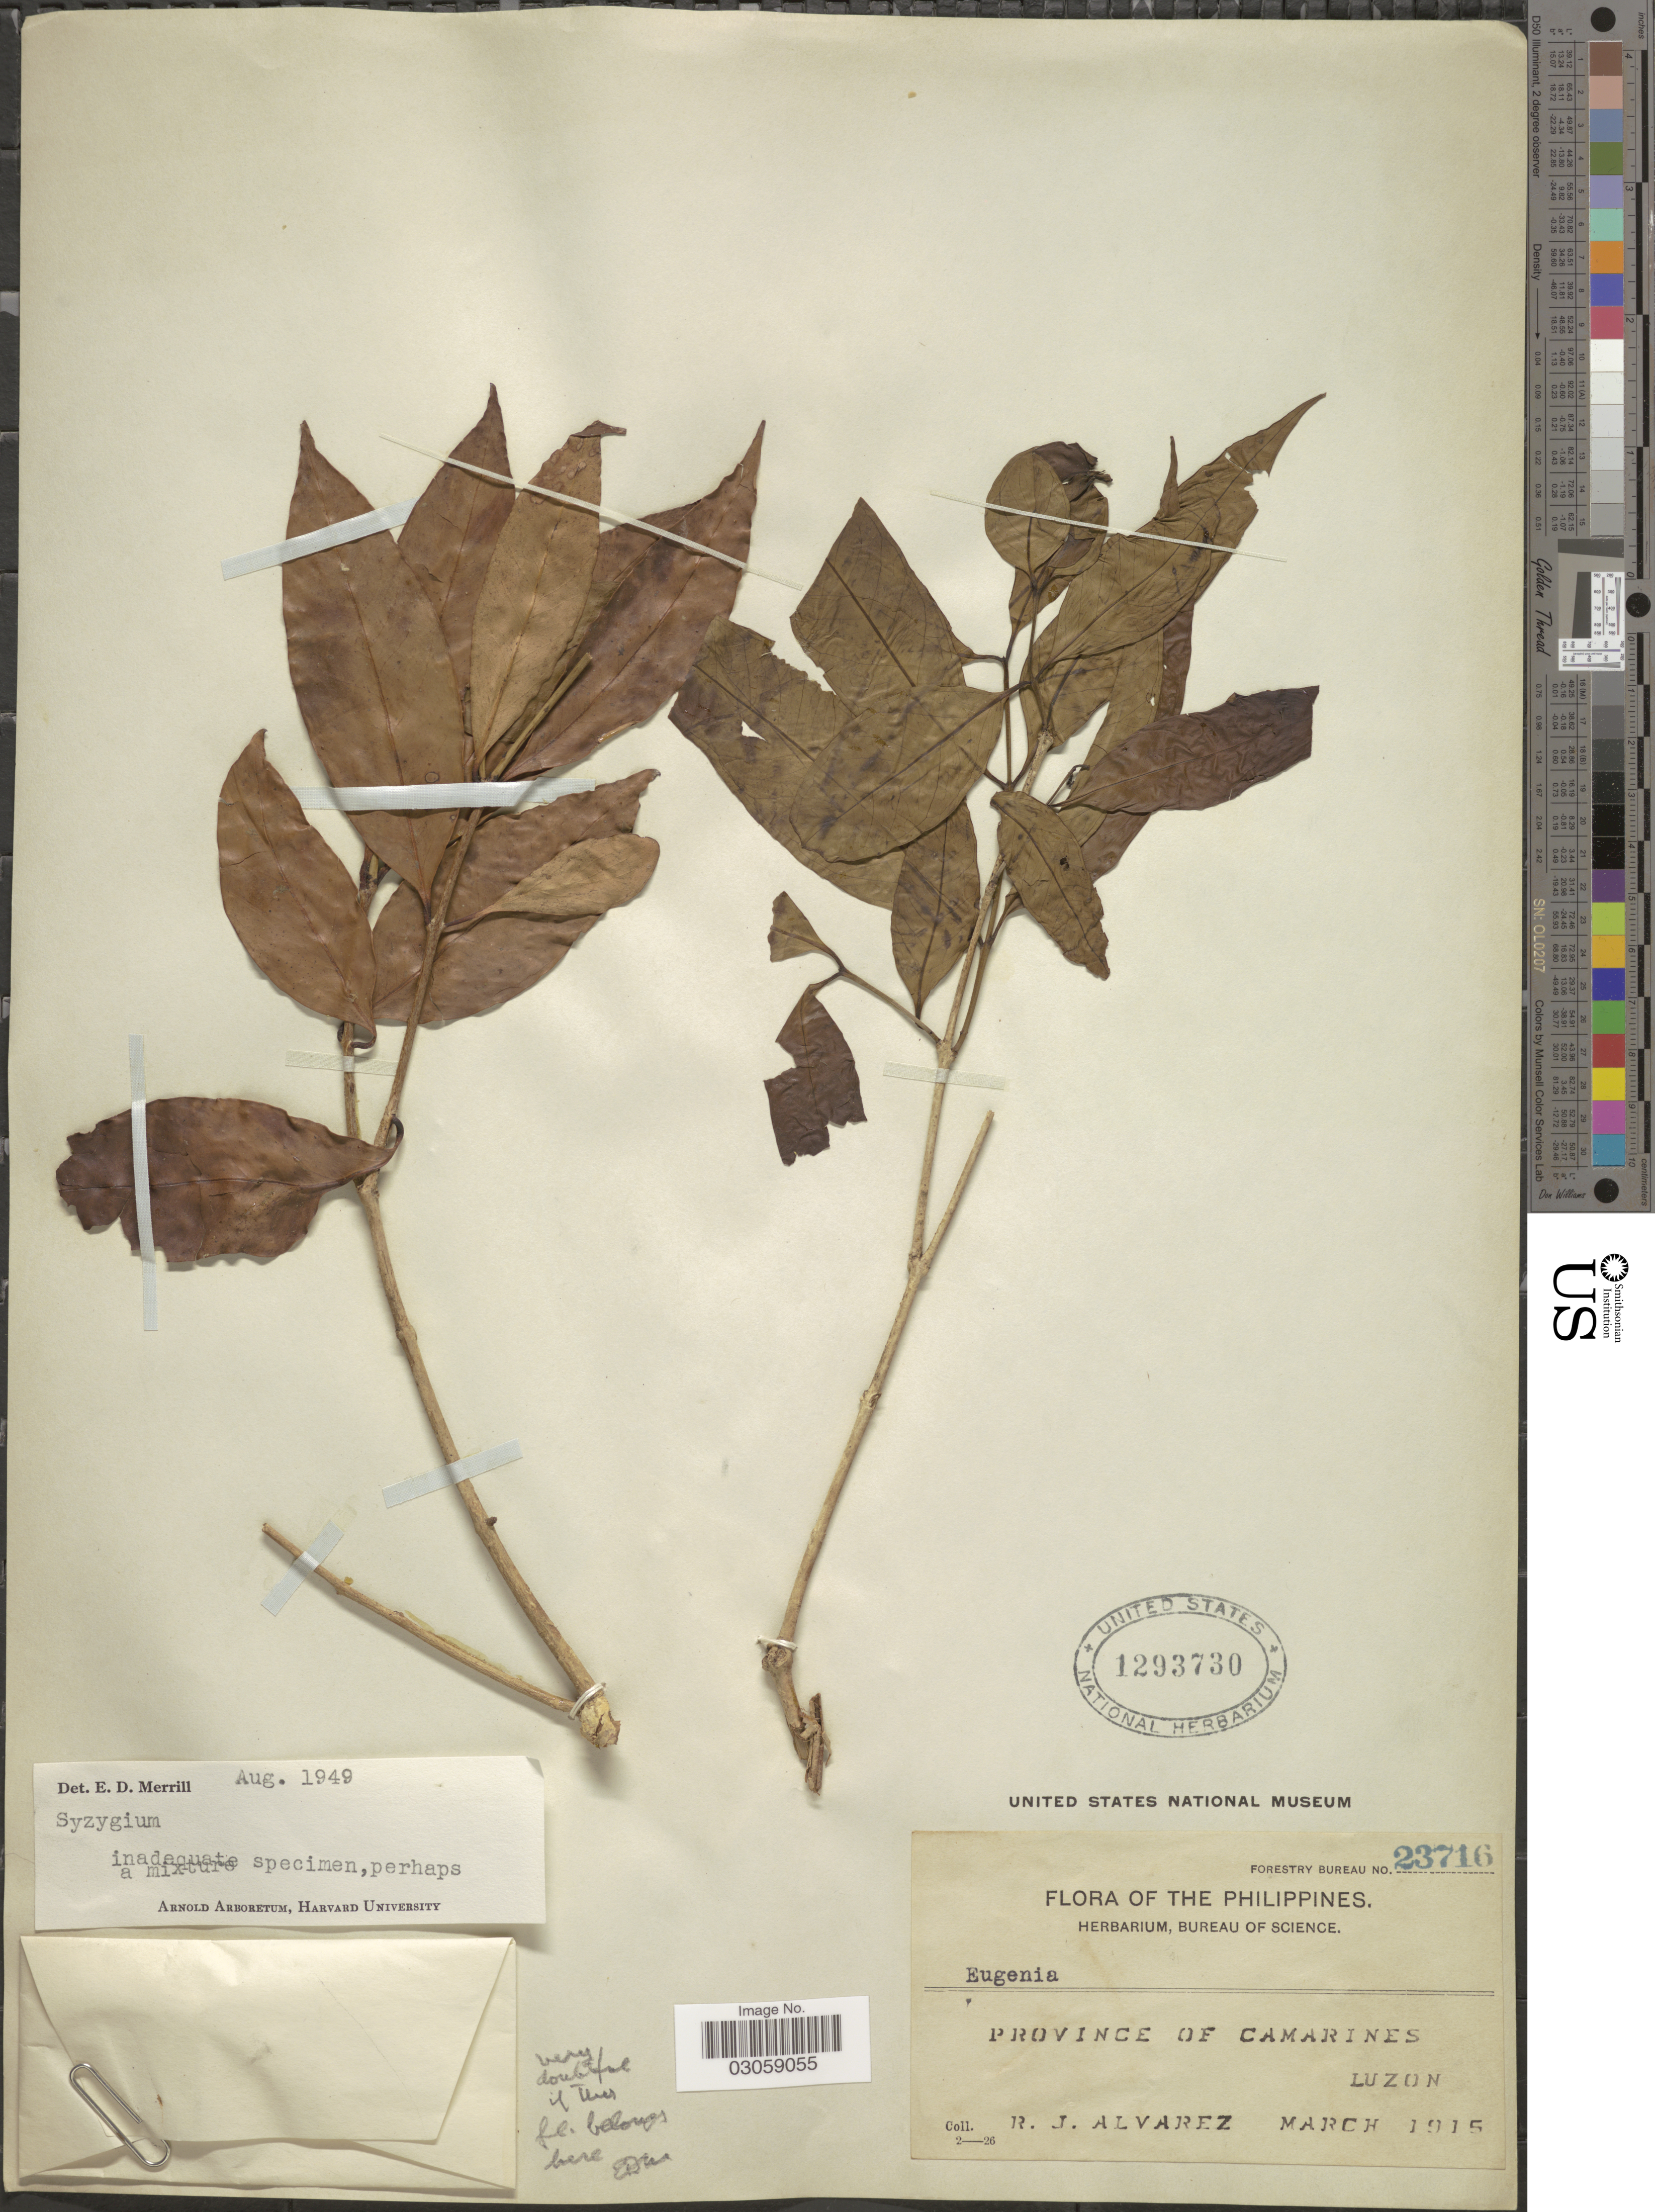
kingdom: Plantae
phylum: Tracheophyta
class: Magnoliopsida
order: Myrtales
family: Myrtaceae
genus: Syzygium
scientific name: Syzygium sp.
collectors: R. Alvarez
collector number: Forestry Bureau 23716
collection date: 1915-03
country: Philippines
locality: Province of Camarines, Luzon.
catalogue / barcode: US 1293730